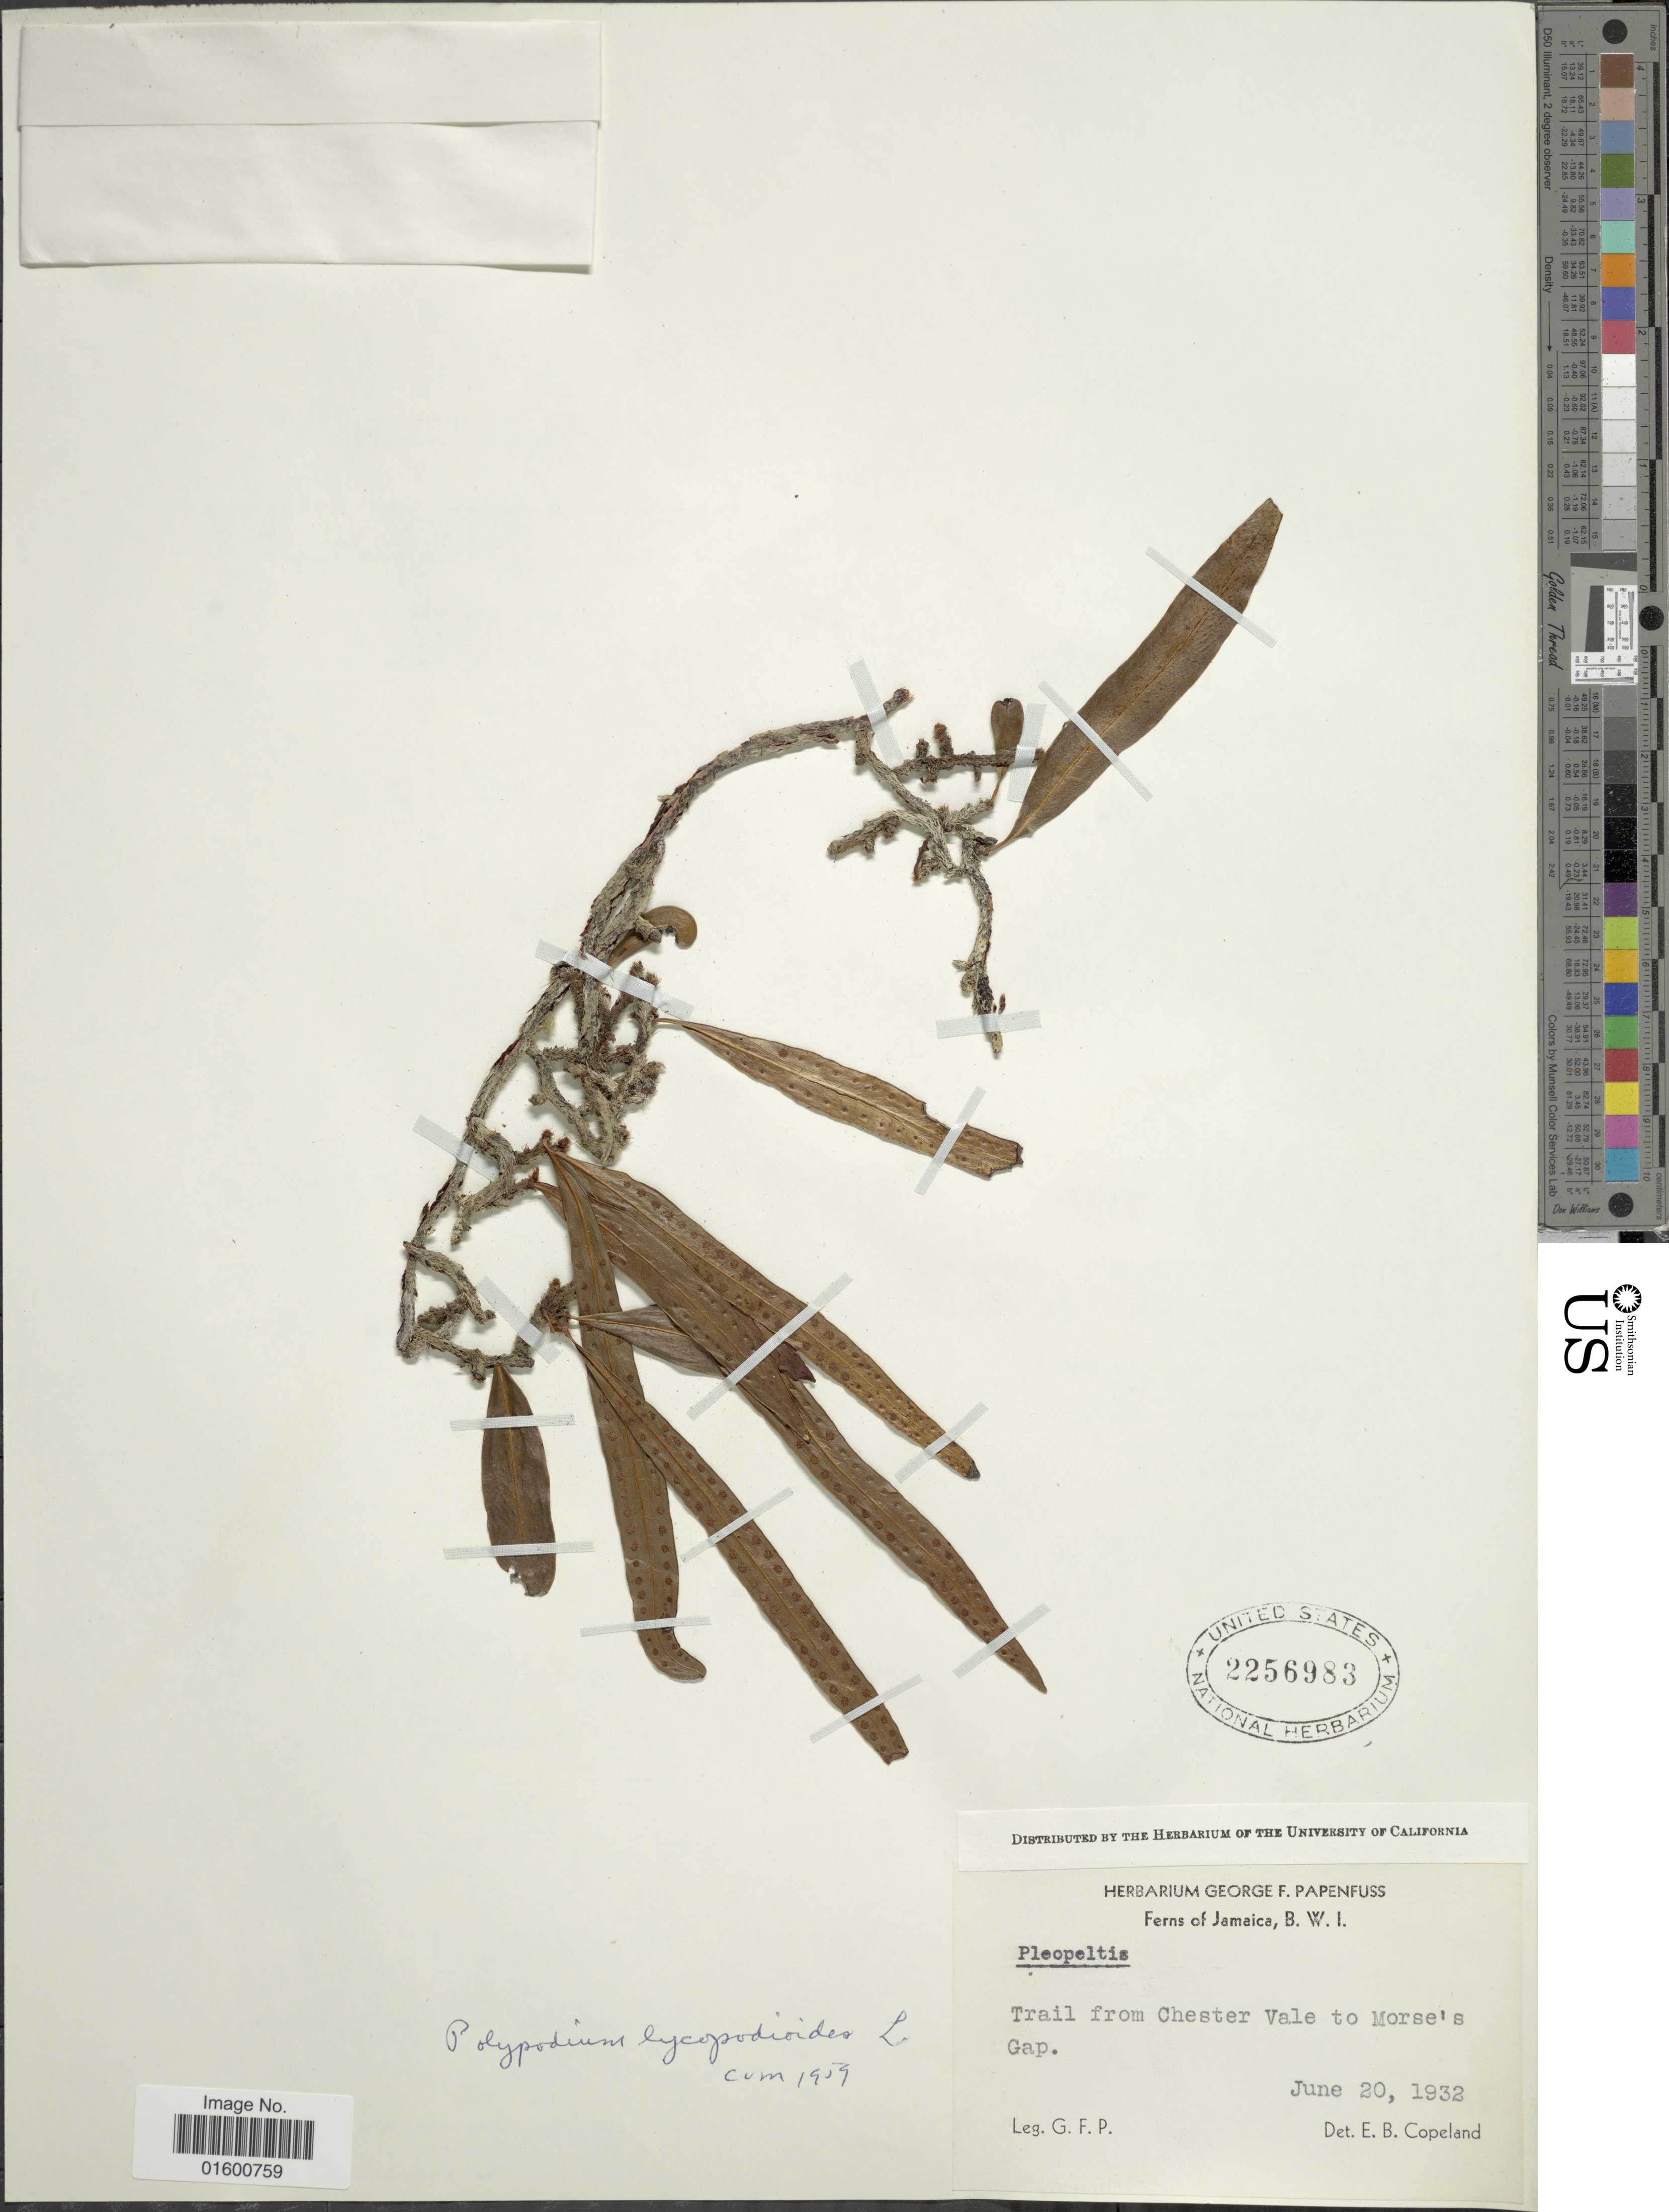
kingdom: Plantae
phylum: Tracheophyta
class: Polypodiopsida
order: Polypodiales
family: Polypodiaceae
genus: Microgramma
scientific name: Microgramma lycopodioides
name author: (L.) Copel.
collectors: G. Papenfuss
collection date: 1932-06-20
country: Jamaica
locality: Jamaica, B. W. I., trail from Chester Vale to Morse's Gap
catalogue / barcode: US 2256983